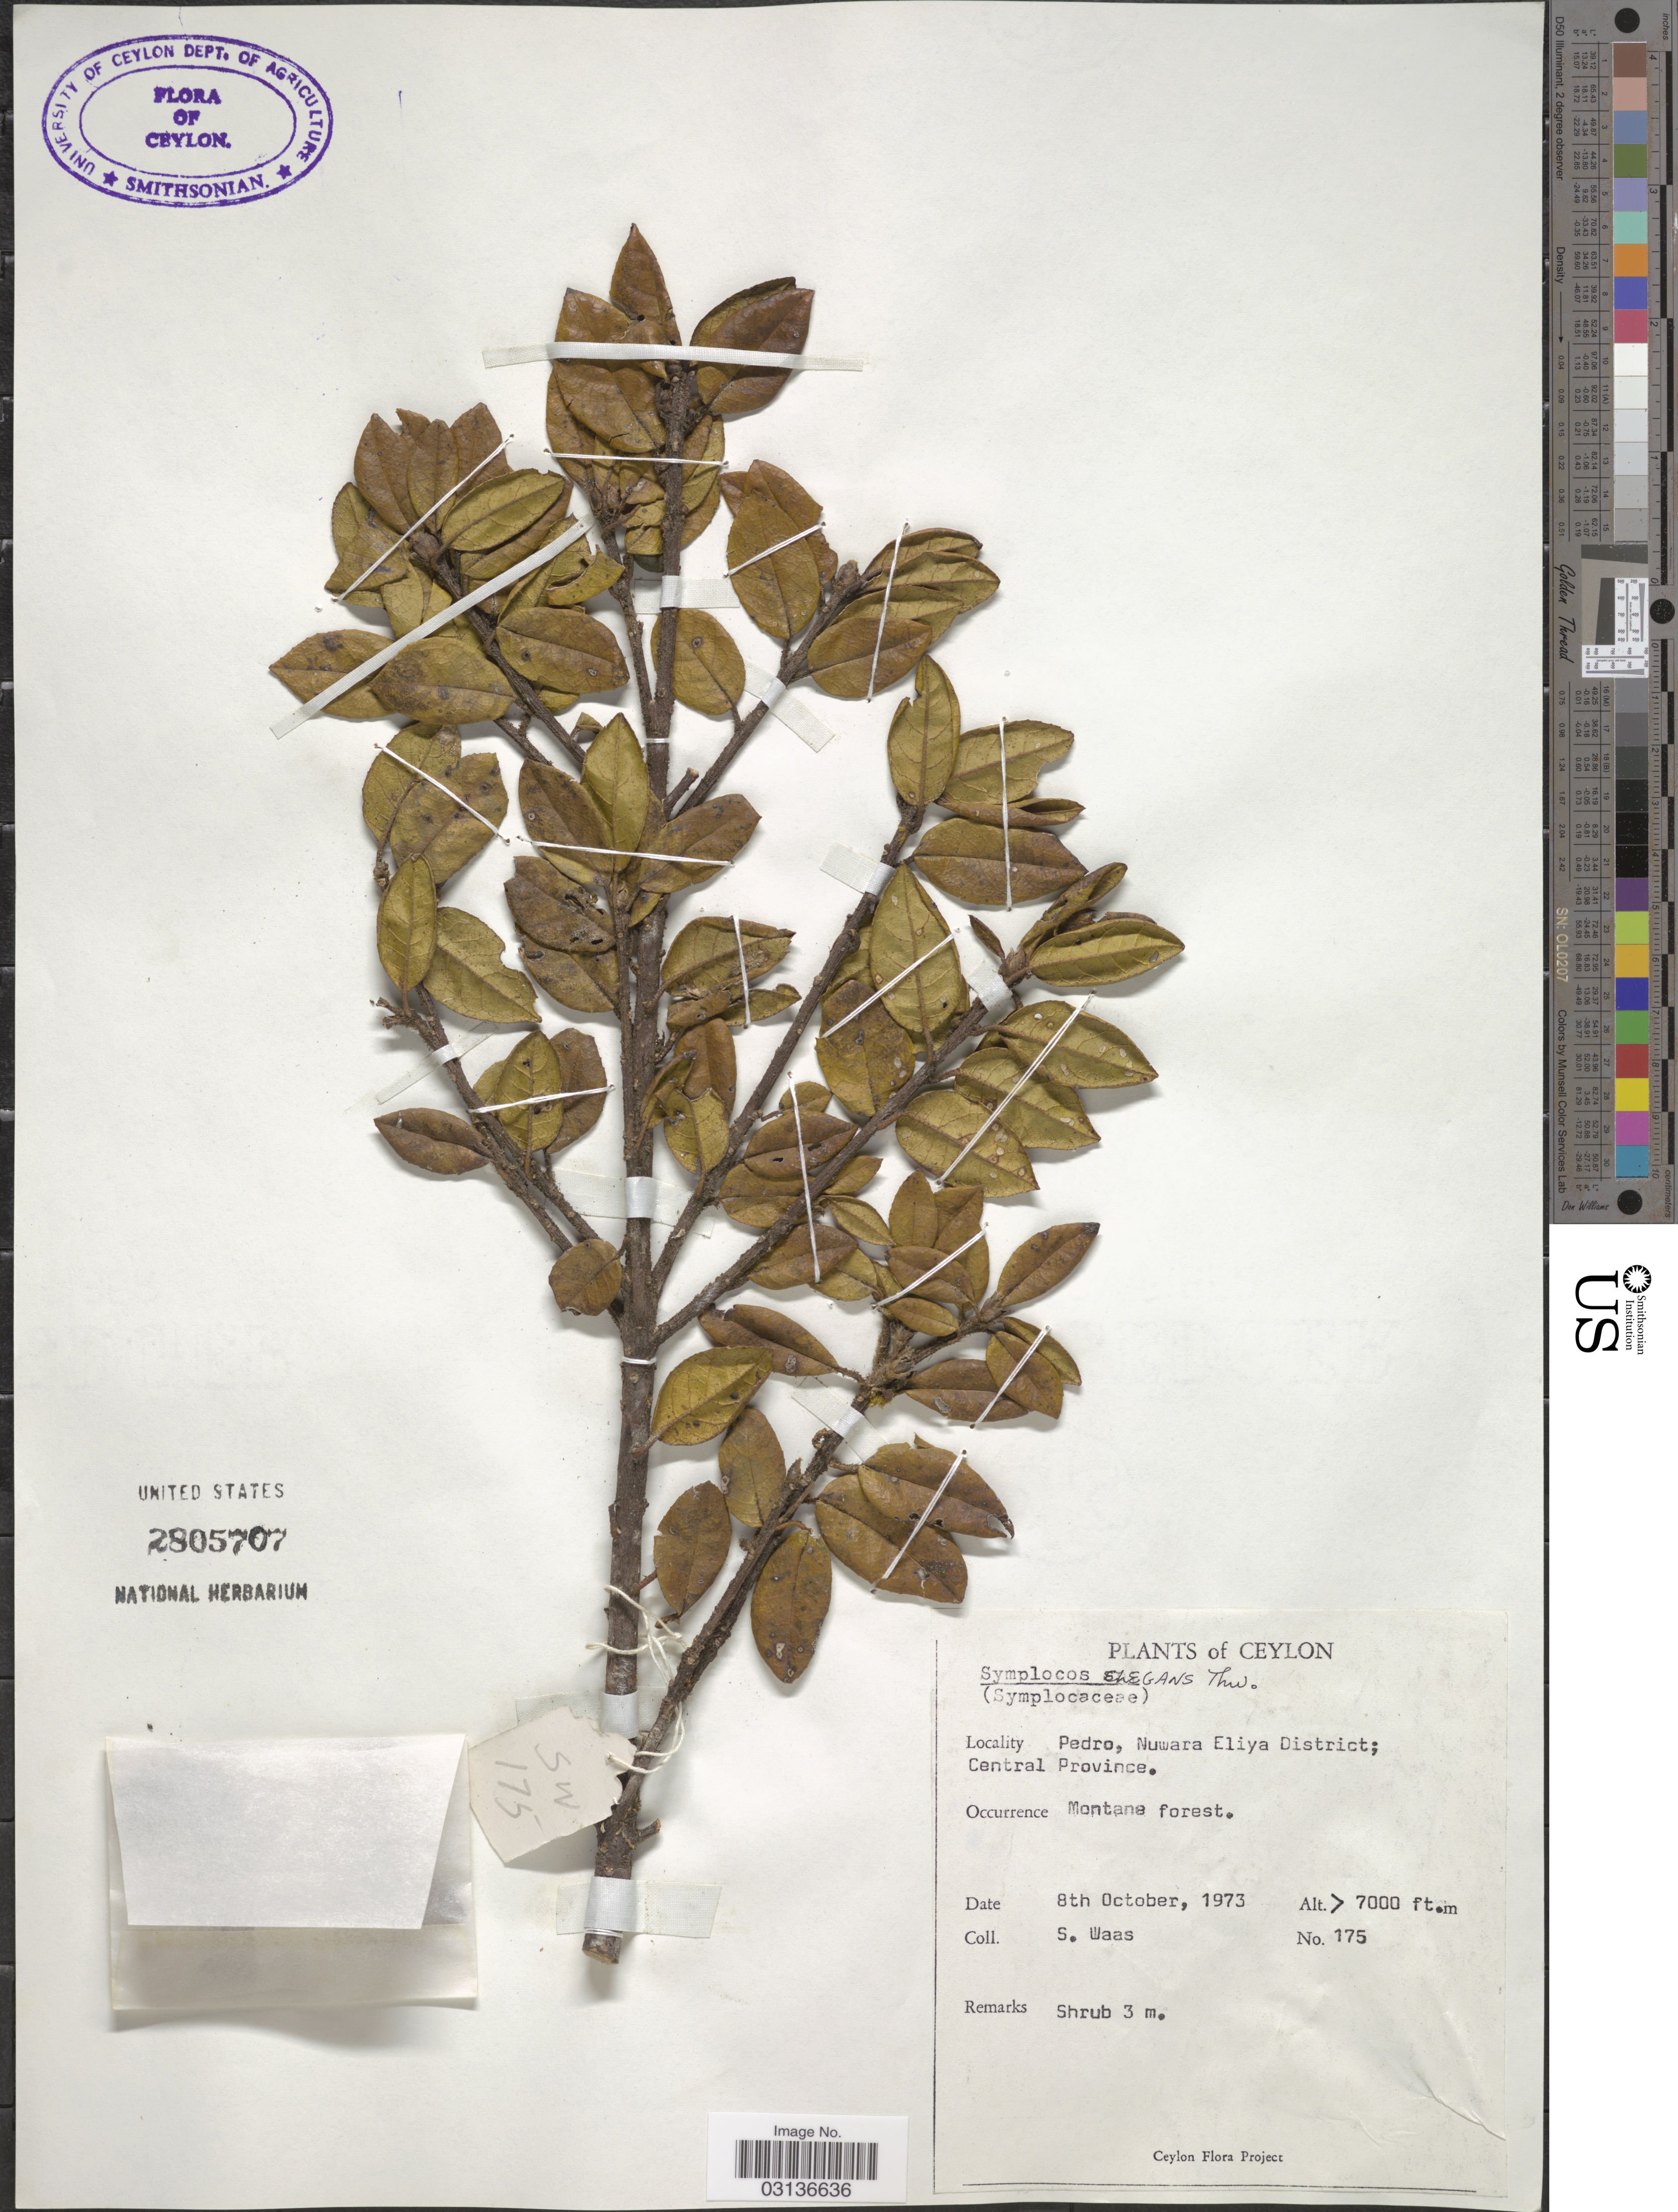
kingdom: Plantae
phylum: Tracheophyta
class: Magnoliopsida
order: Ericales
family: Symplocaceae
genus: Symplocos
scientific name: Symplocos elegans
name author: Thwaites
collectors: S. Waas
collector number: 175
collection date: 1973-10-08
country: Sri Lanka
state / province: Central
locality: Ceylon. Pedro, Nuwara Eliya District.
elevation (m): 2134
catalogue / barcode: US 2805707